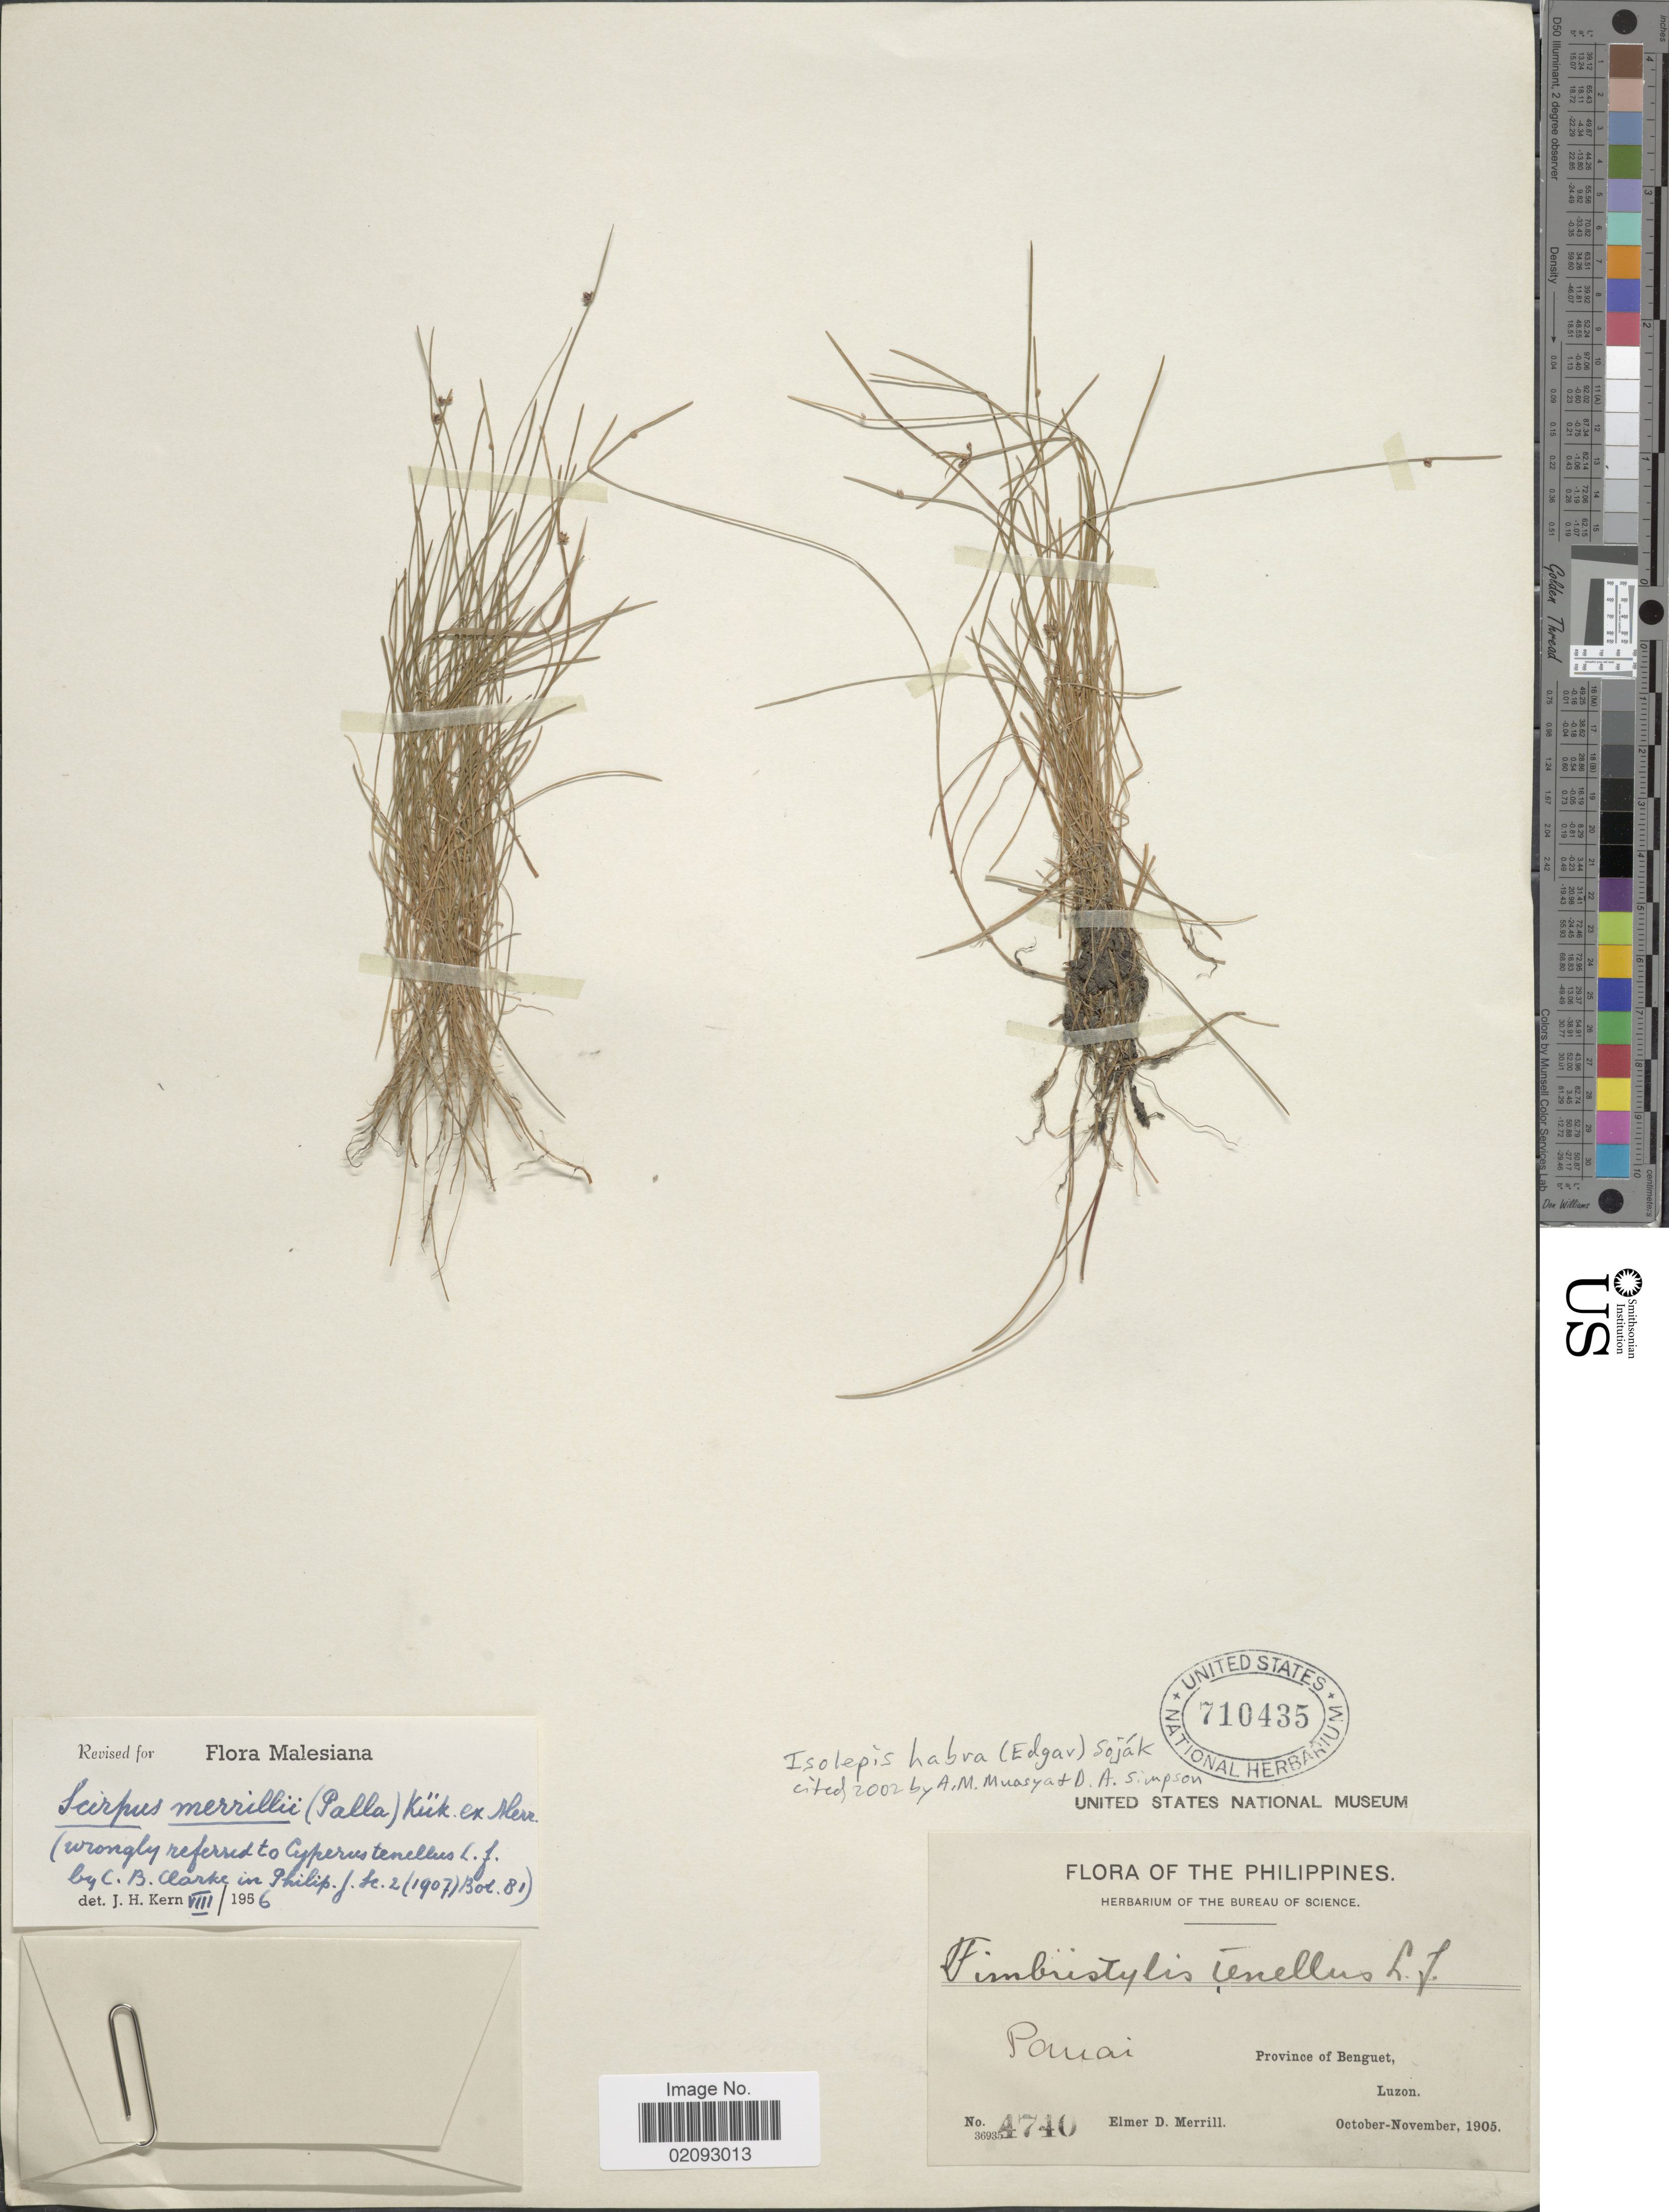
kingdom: Plantae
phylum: Tracheophyta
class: Liliopsida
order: Poales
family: Cyperaceae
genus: Isolepis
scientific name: Isolepis habra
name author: (Edgar) Soják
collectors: E. D. Merrill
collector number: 4740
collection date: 1905-10/1905-11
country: Philippines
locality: Panai, Province of Benguet, Luzon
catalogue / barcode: US 710435